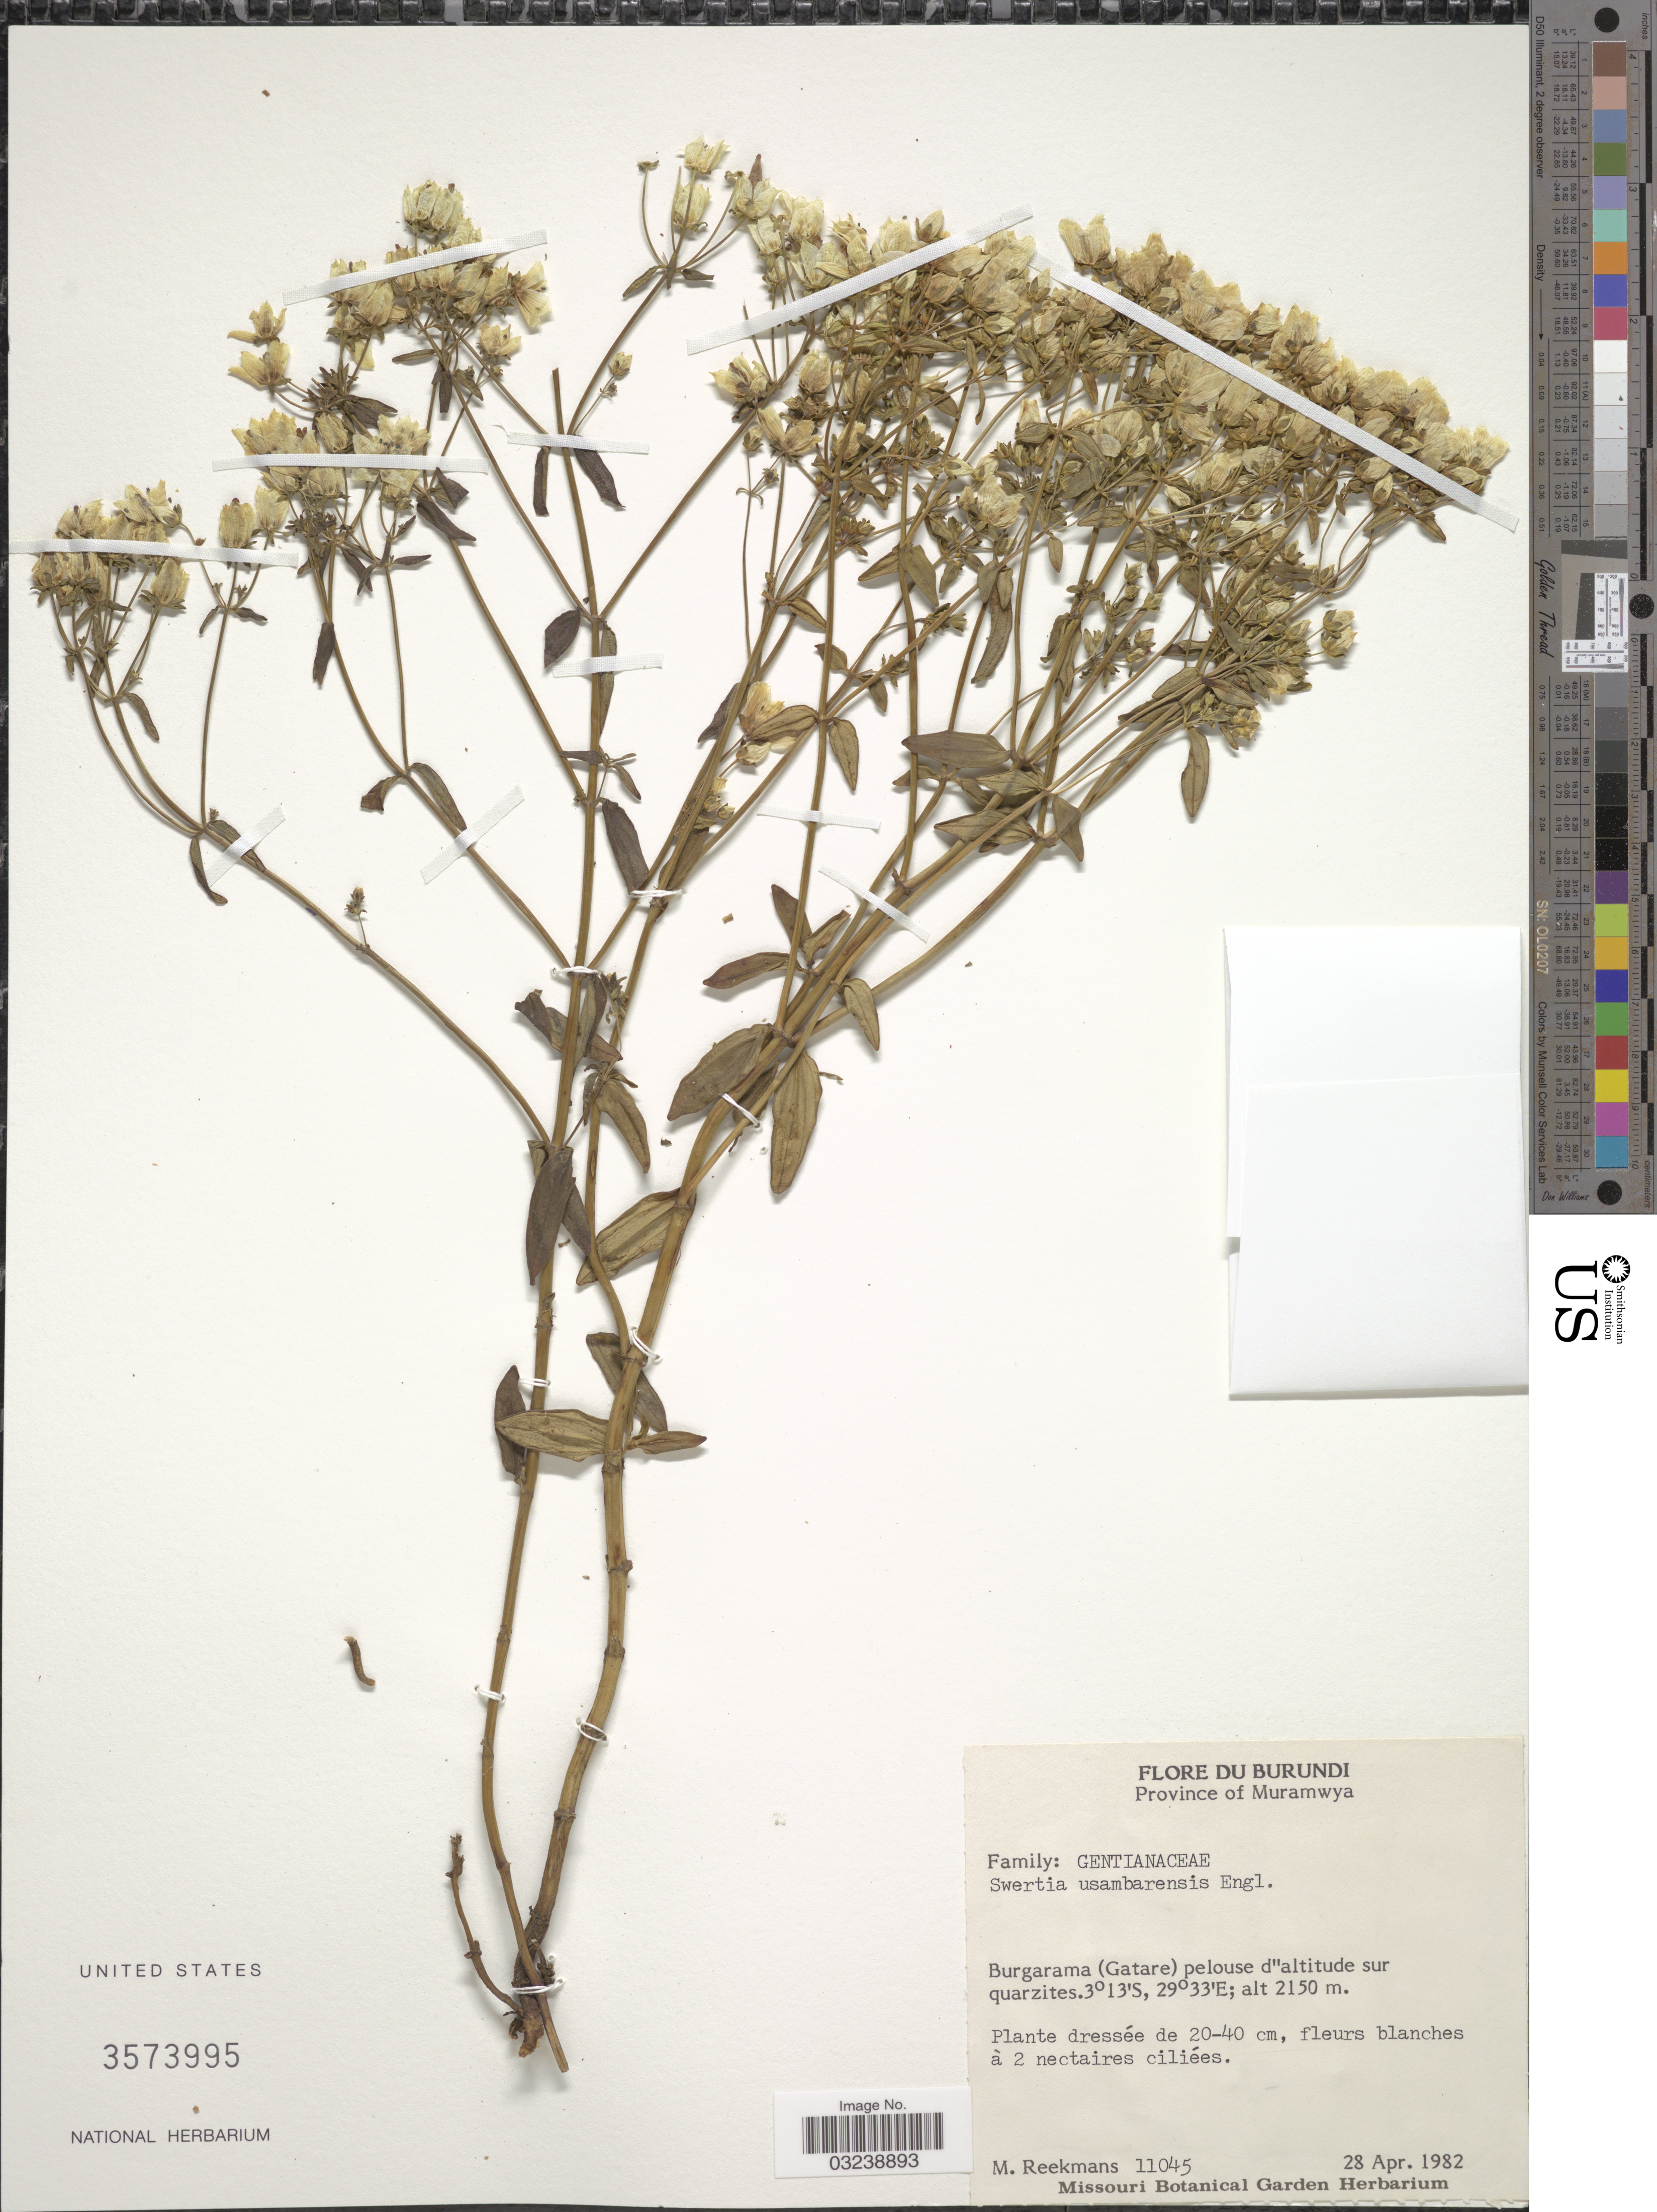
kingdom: Plantae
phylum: Tracheophyta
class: Magnoliopsida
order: Gentianales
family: Gentianaceae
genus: Swertia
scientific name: Swertia usambarensis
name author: Engl.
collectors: M. Reekmans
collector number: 11045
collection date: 1982-04-28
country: Burundi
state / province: Muramvya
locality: Province of Muramwya. Burgarama (Gatare) pelouse d'altitude sur quarzites.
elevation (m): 2150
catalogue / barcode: US 3573995